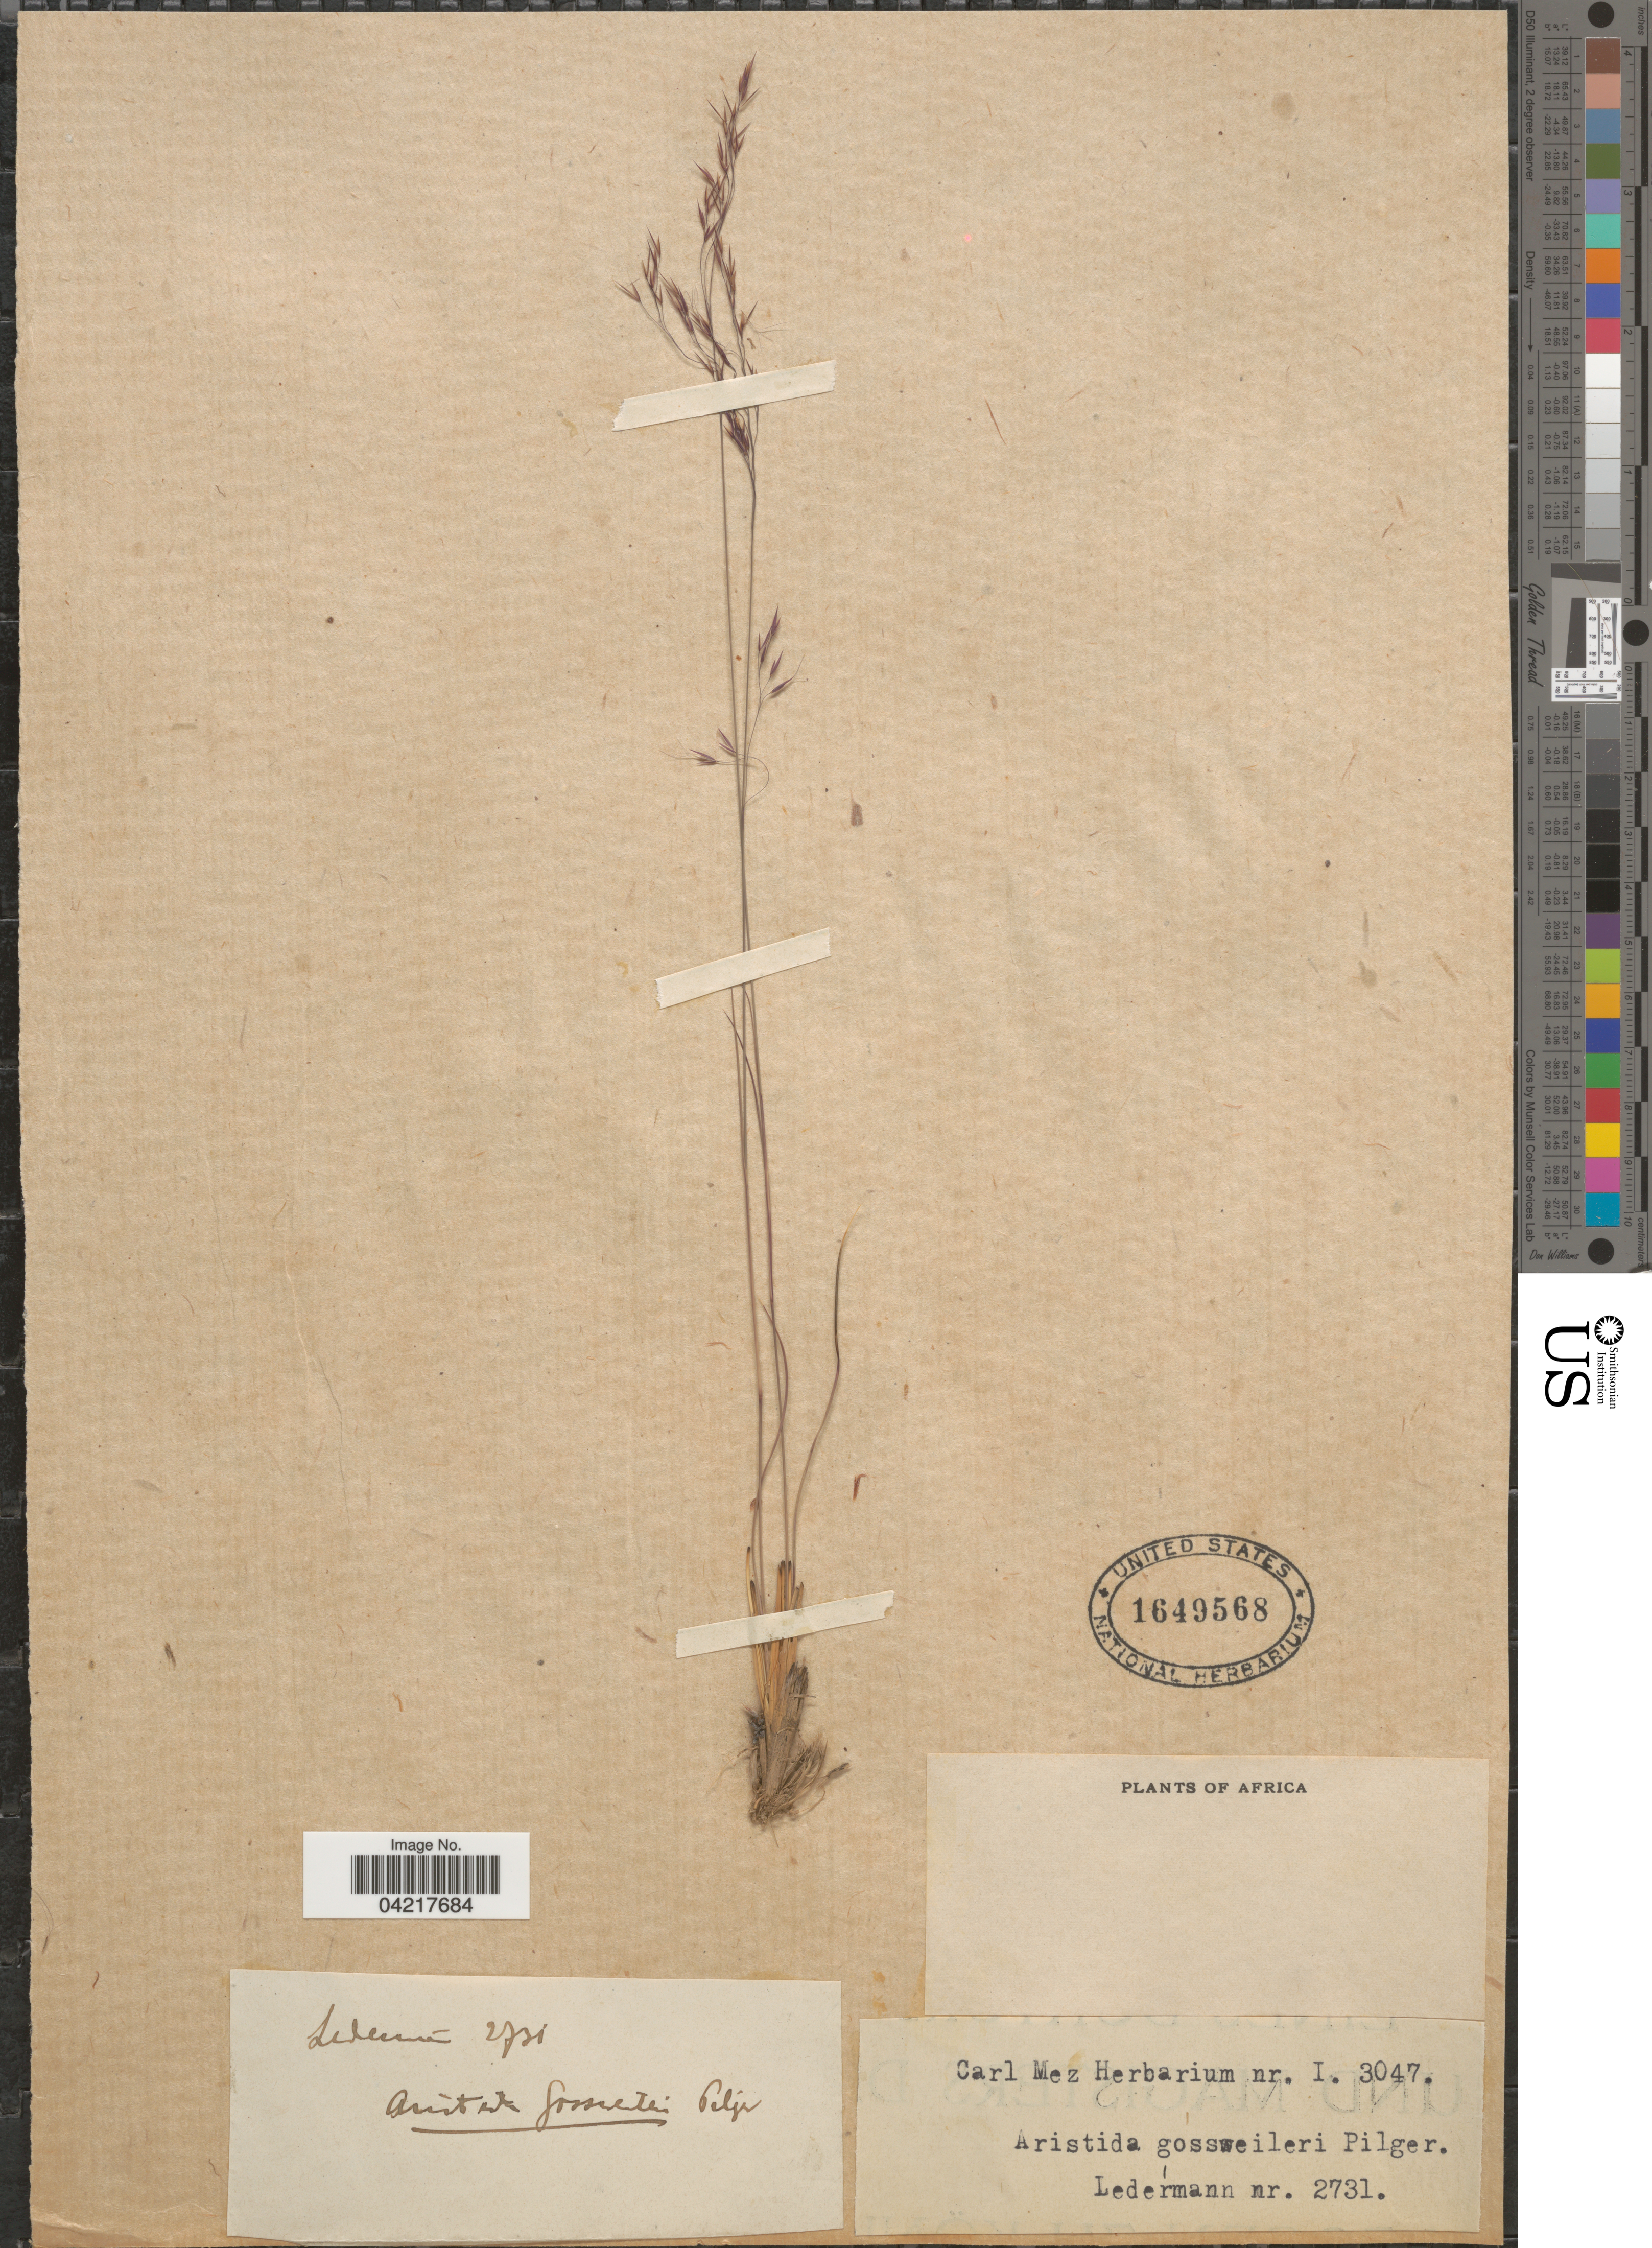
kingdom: Plantae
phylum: Tracheophyta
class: Liliopsida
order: Poales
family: Poaceae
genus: Aristida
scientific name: Aristida recta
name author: Franch.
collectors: -. Ledermann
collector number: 2731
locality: Africa.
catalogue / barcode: US 1649568